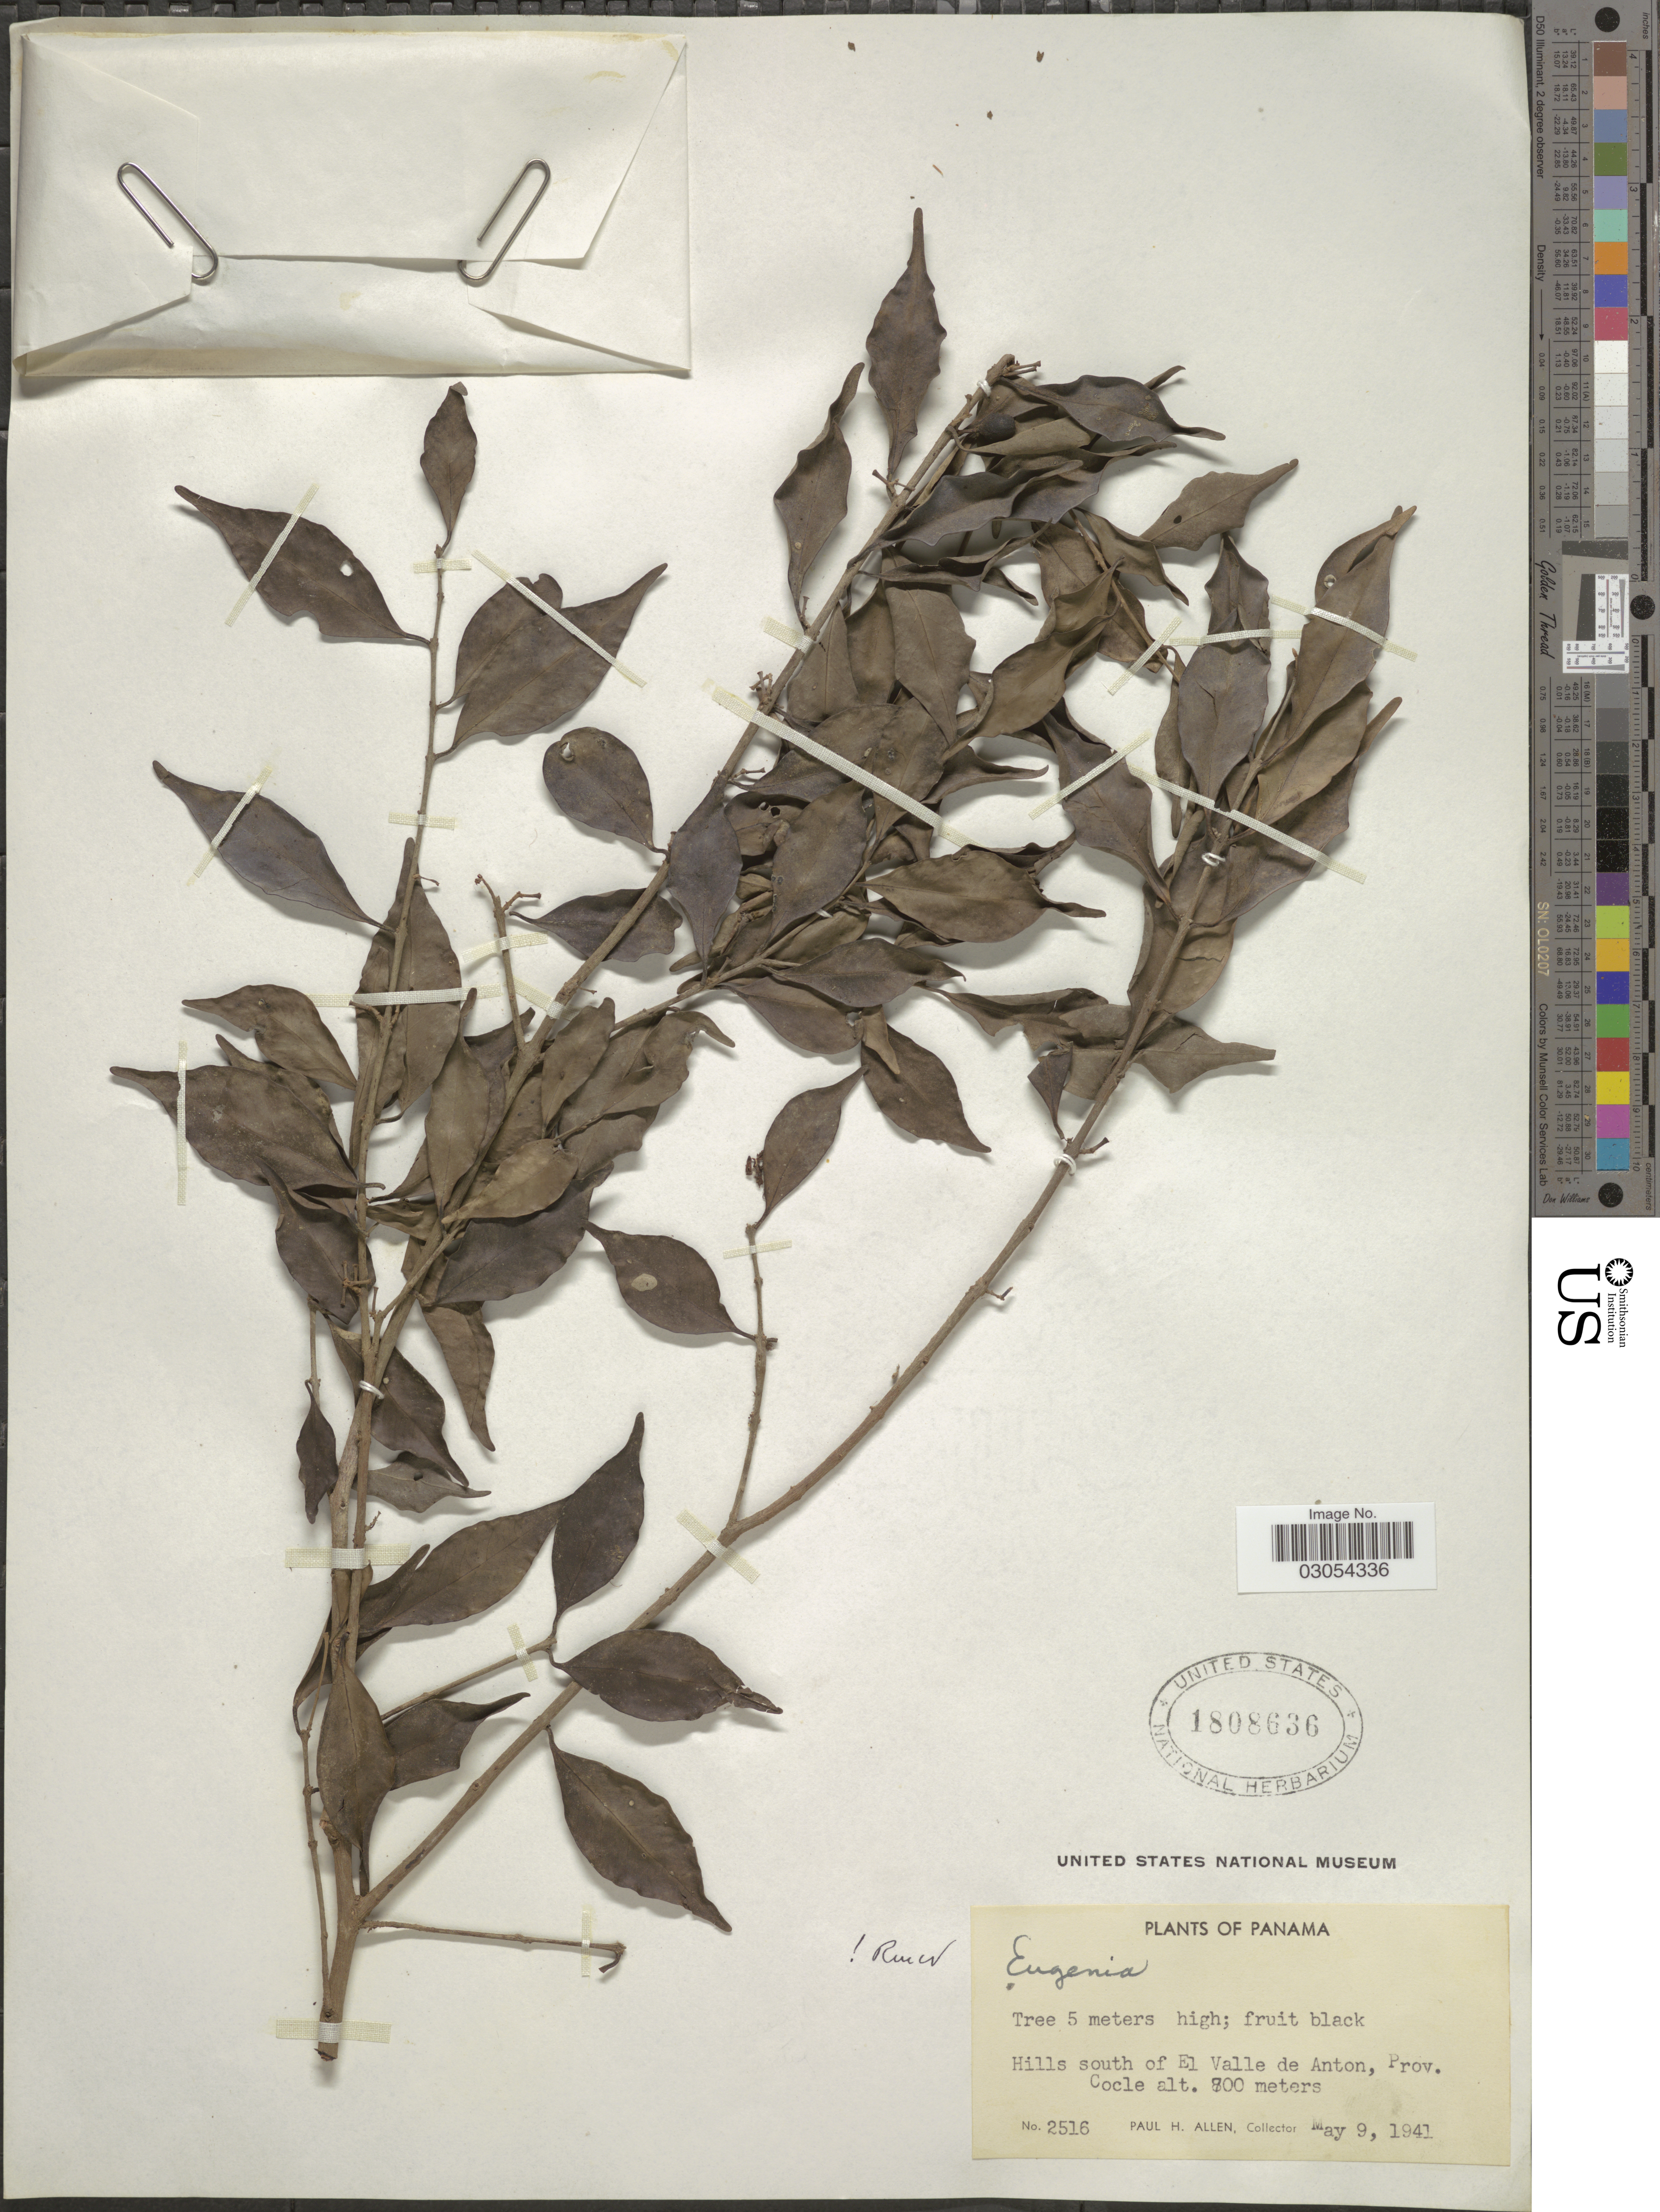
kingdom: Plantae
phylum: Tracheophyta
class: Magnoliopsida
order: Myrtales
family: Myrtaceae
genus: Eugenia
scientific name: Eugenia sp.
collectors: P. H. Allen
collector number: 2516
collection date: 1941-05-09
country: Panama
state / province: Coclé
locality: Hills south of El Valle de Anton, Prov. Cocle.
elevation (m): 700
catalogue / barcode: US 1808636